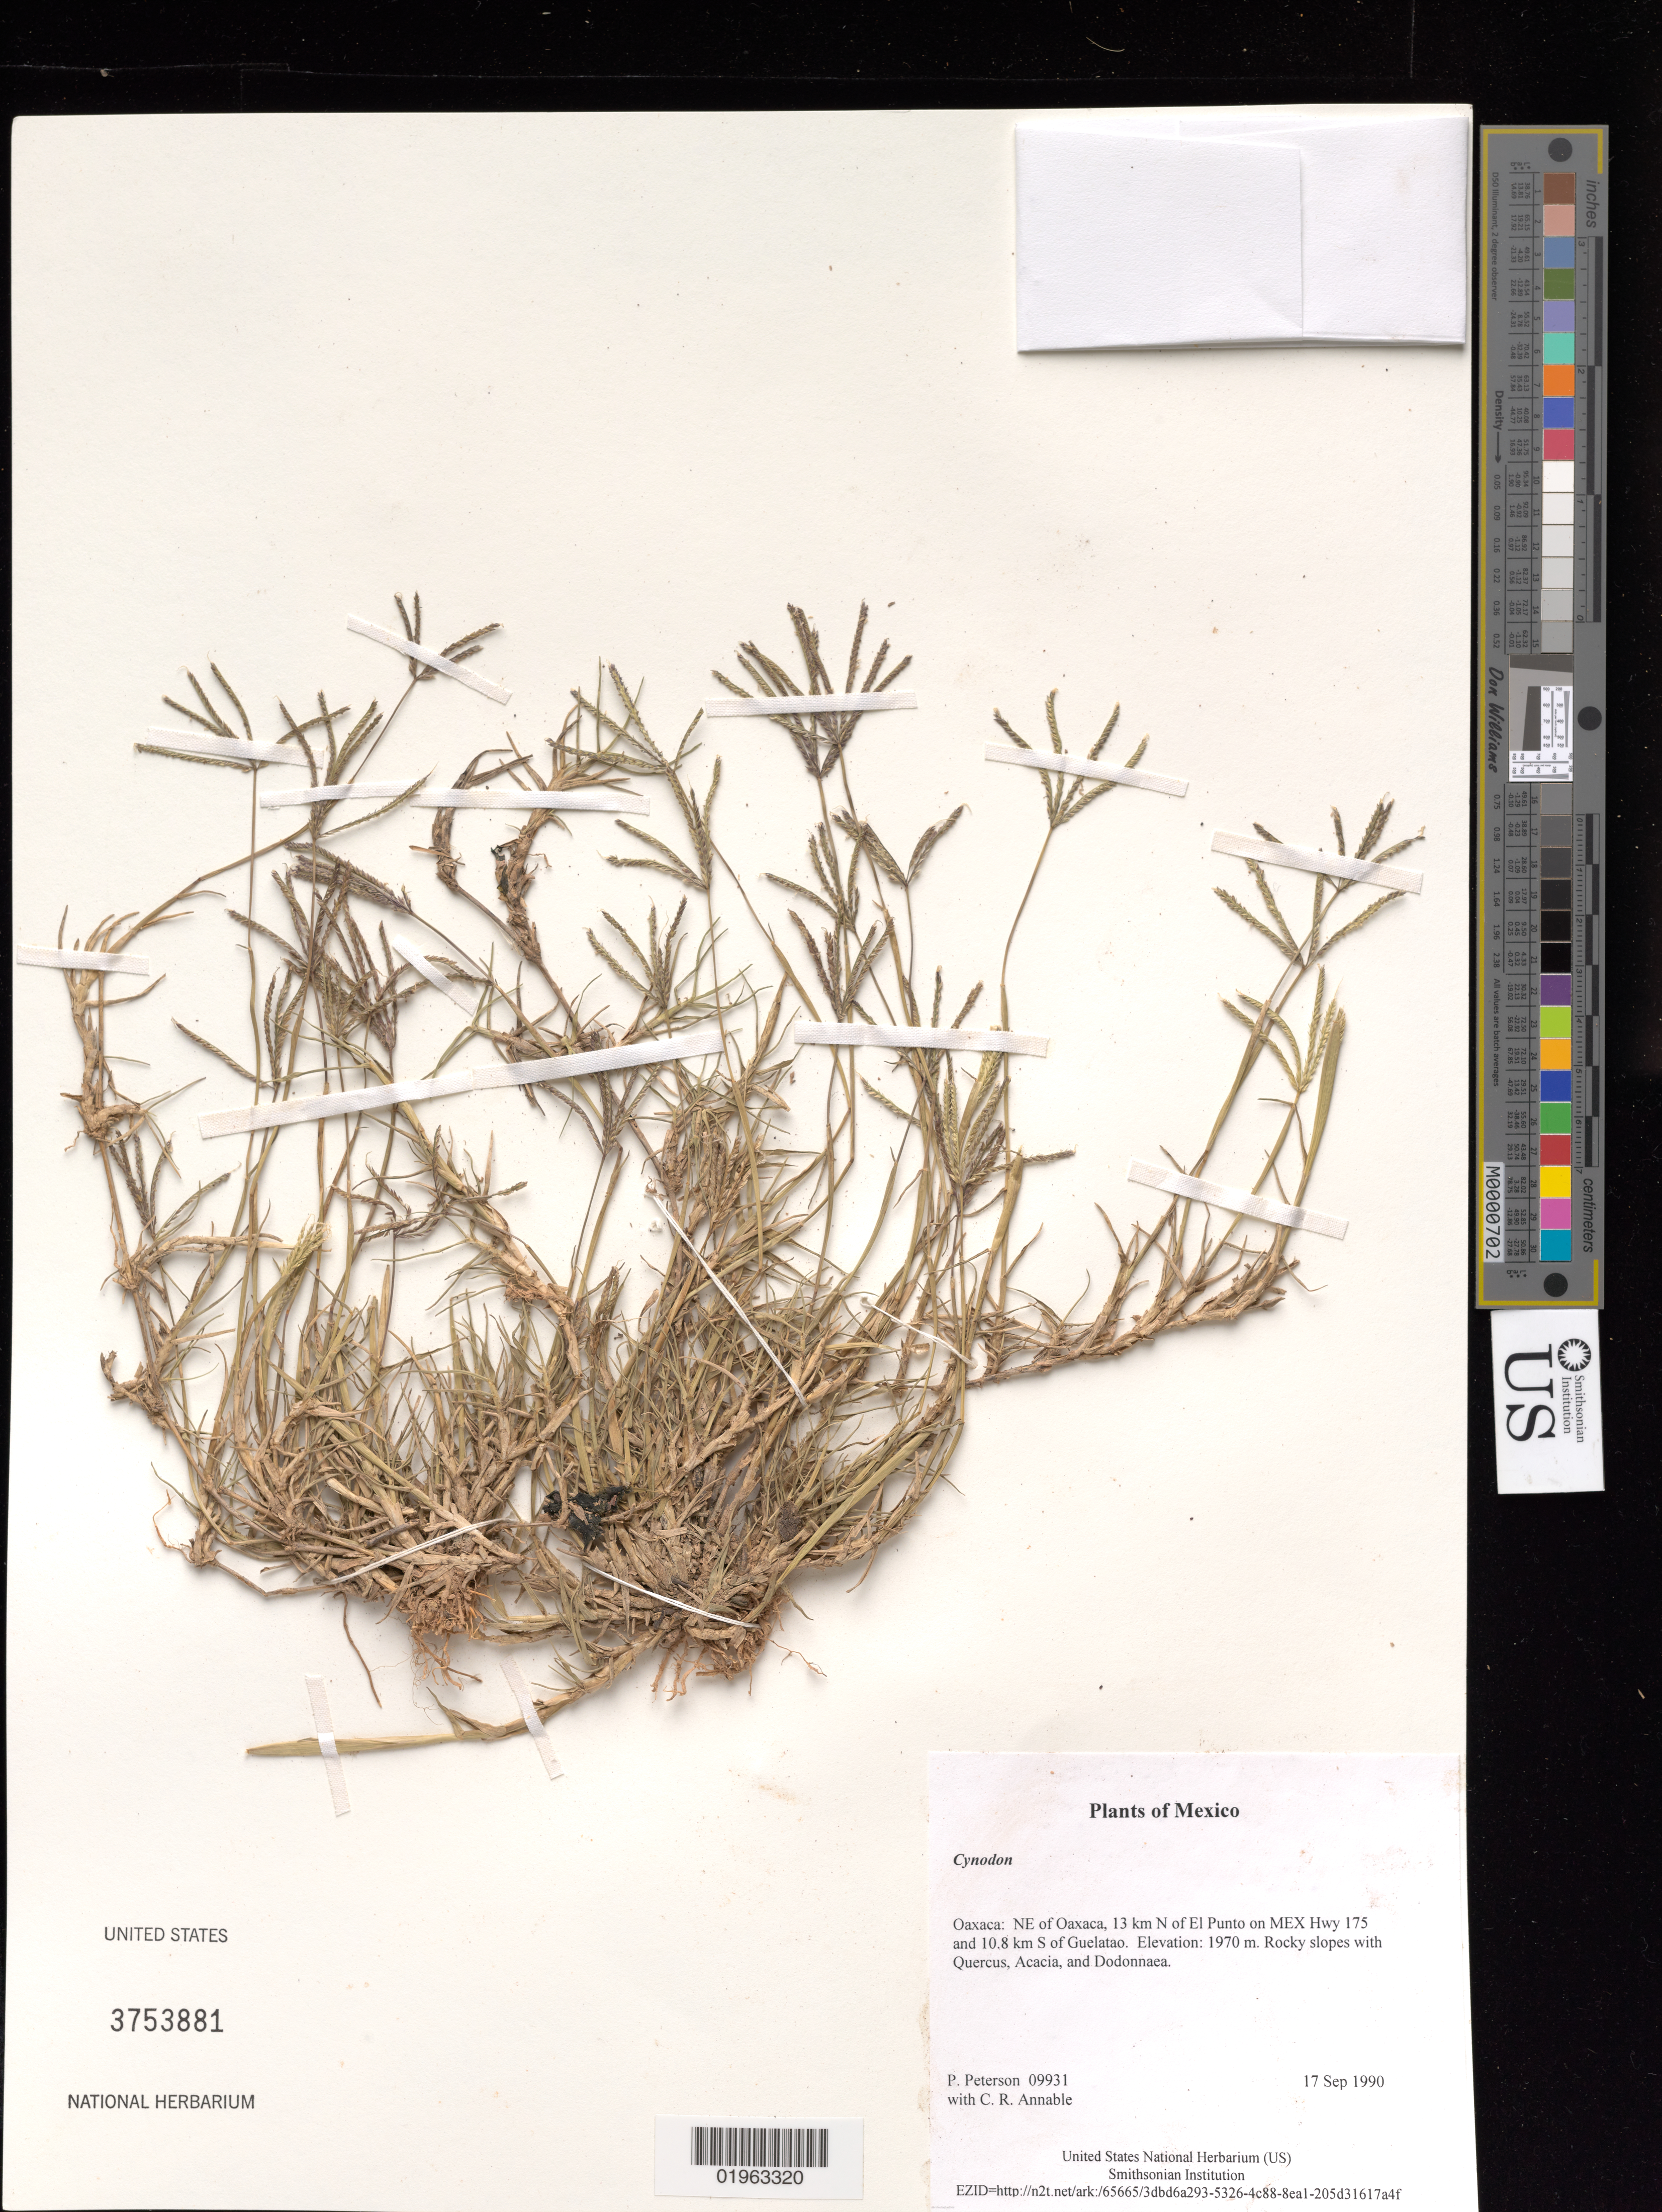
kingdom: Plantae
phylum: Tracheophyta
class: Liliopsida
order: Poales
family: Poaceae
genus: Cynodon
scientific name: Cynodon sp.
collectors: P. M. Peterson & C. R. Annable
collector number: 09931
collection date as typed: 17 Sep 1990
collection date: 1990-09-17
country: Mexico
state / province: Oaxaca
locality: NE of Oaxaca, 13 km N of El Punto on MEX Hwy 175 and 10.8 km S of Guelatao.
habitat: Rocky slopes with Quercus, Acacia, and Dodonnaea.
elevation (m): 1970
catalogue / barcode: US 3753881